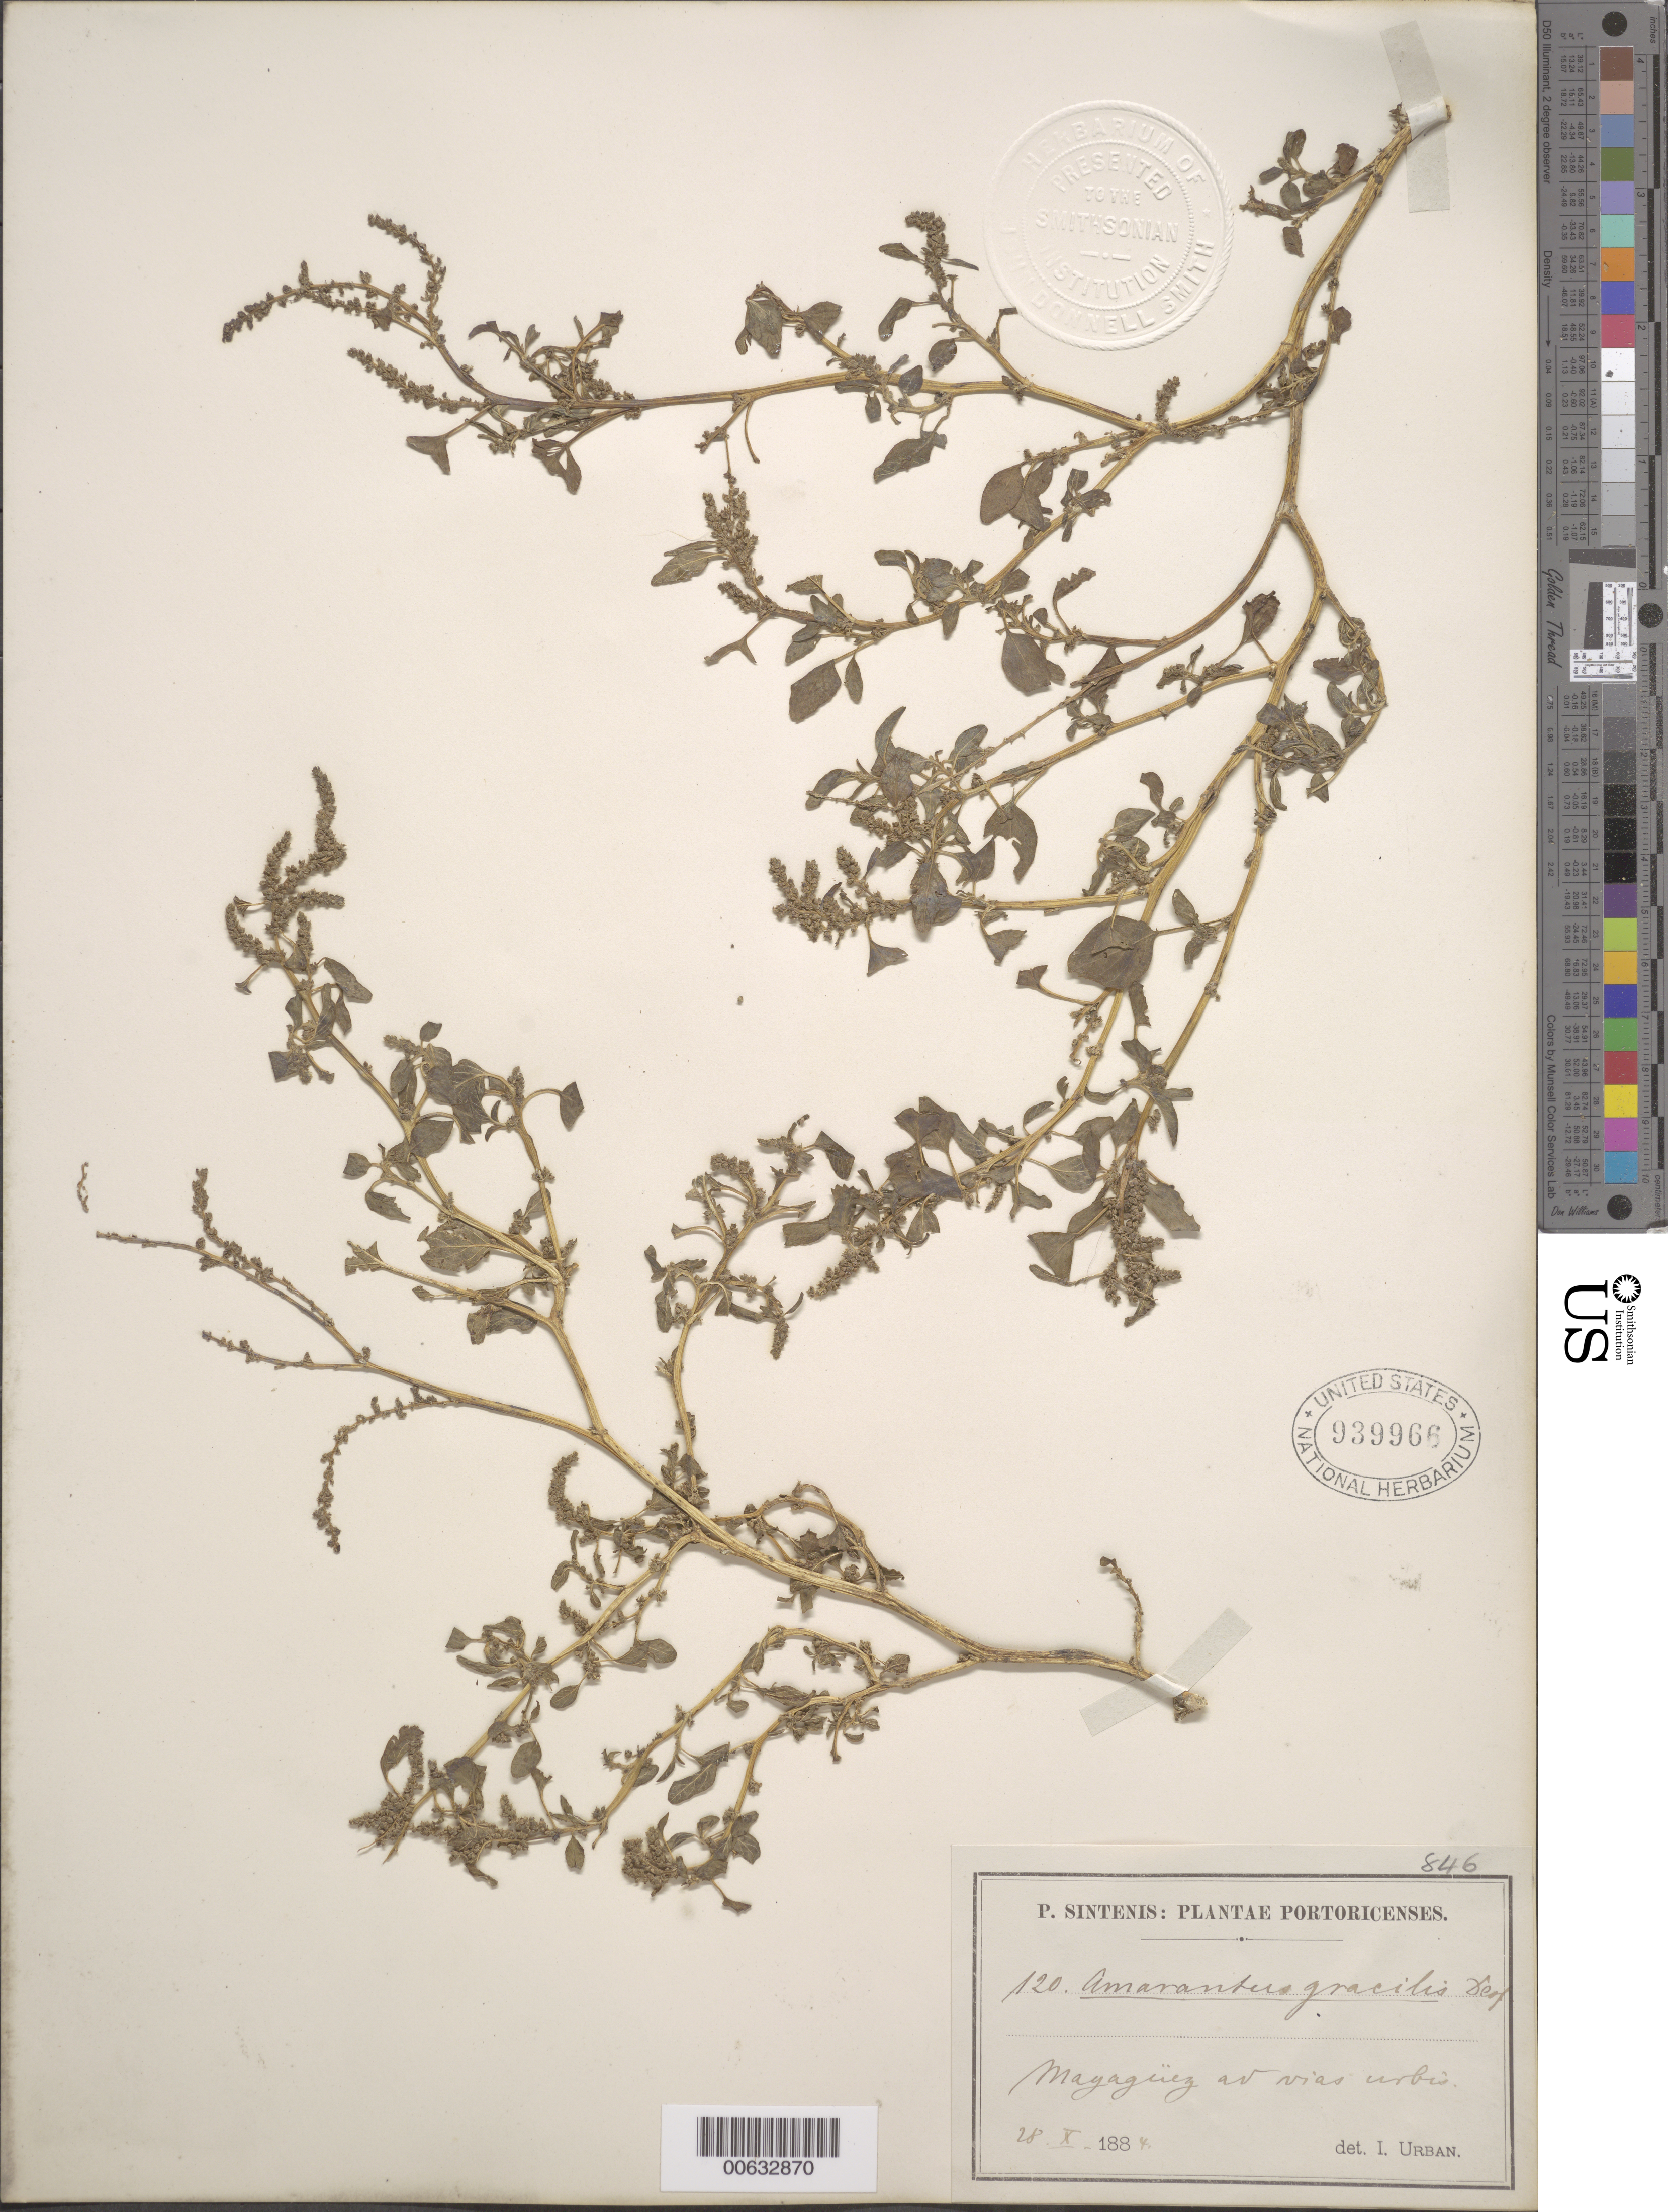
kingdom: Plantae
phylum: Tracheophyta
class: Magnoliopsida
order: Caryophyllales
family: Amaranthaceae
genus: Amaranthus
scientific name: Amaranthus gracilis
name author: Desf. ex Poir.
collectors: P. Sintenis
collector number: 120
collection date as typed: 28 Oct 1884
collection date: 1884-10-28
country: Puerto Rico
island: Greater Antilles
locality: Mayagüez, ad vias urbis.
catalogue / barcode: US 939966